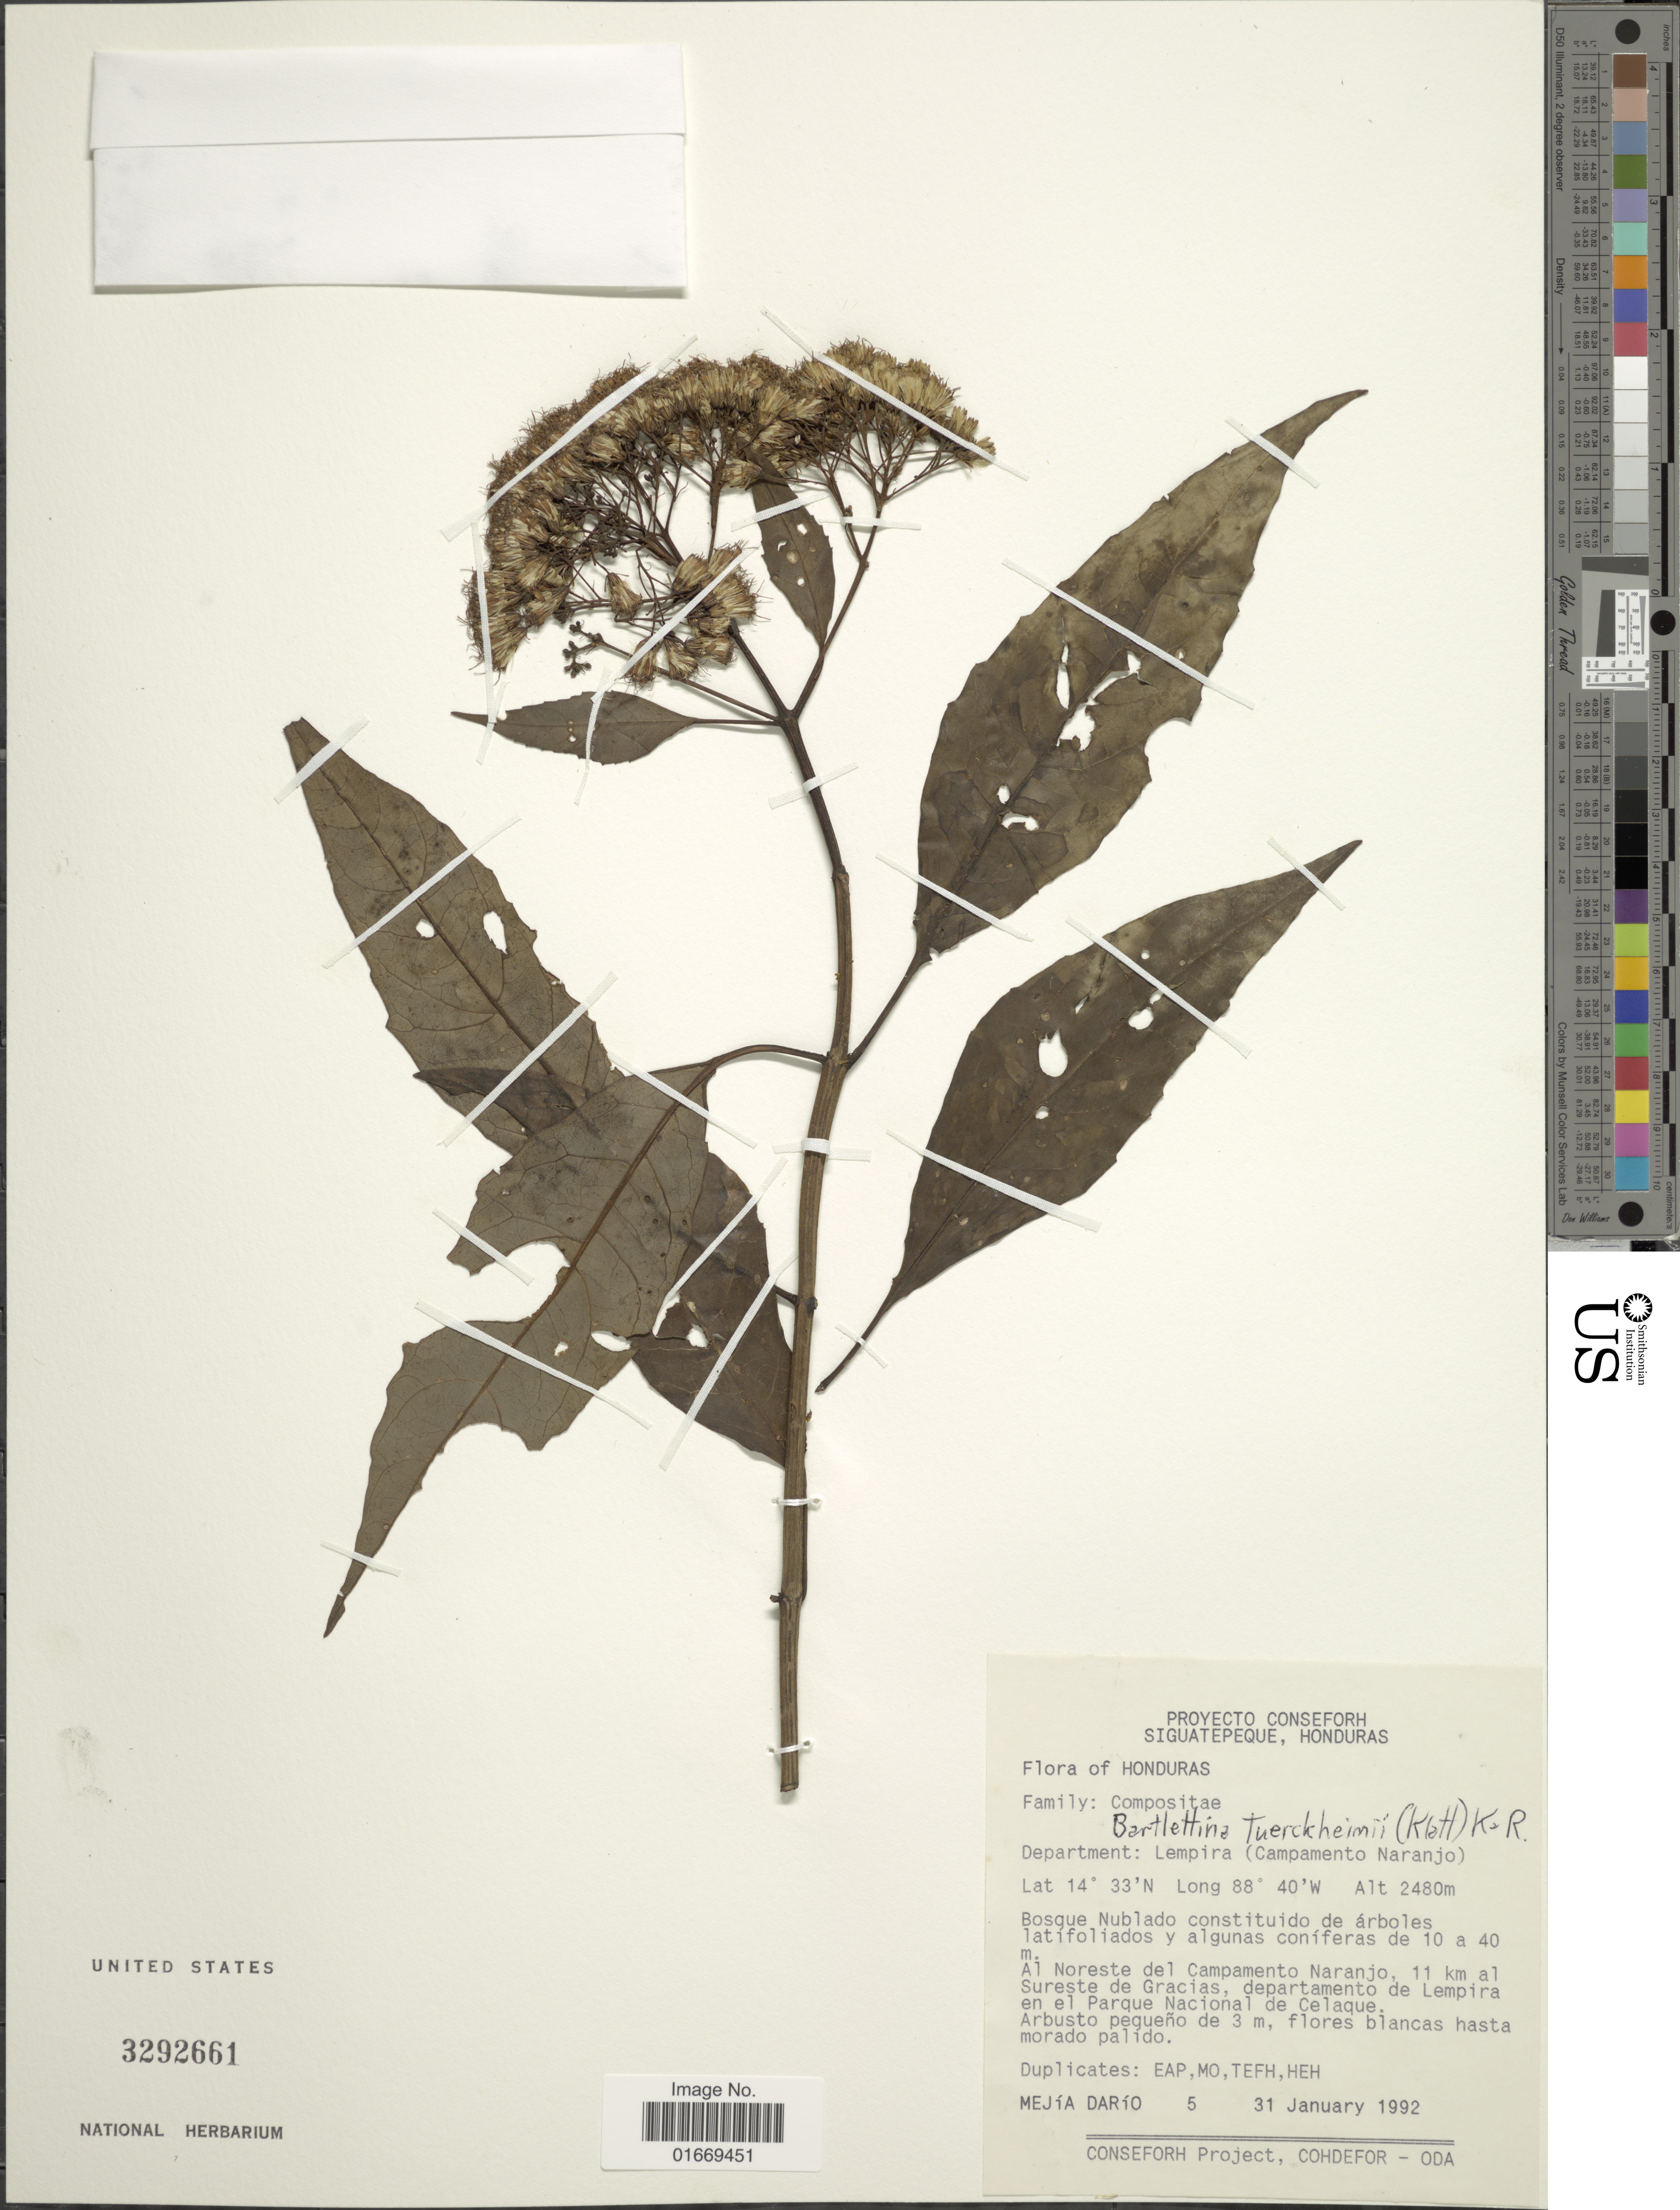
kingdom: Plantae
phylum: Tracheophyta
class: Magnoliopsida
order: Asterales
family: Asteraceae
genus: Bartlettina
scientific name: Bartlettina tuerckheimii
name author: (Klatt) R.M. King & H. Rob.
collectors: D. Mejía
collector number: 5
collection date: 1992-01-31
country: Honduras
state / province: Lempira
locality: Department : Lempira (Campamento Naranjo) Al Noreste del Campamento Naranjo, 11 km al Sureste de Gracias, Departamento de Lempira en el Parque Nacional de Celaque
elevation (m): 10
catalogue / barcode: US 3292661